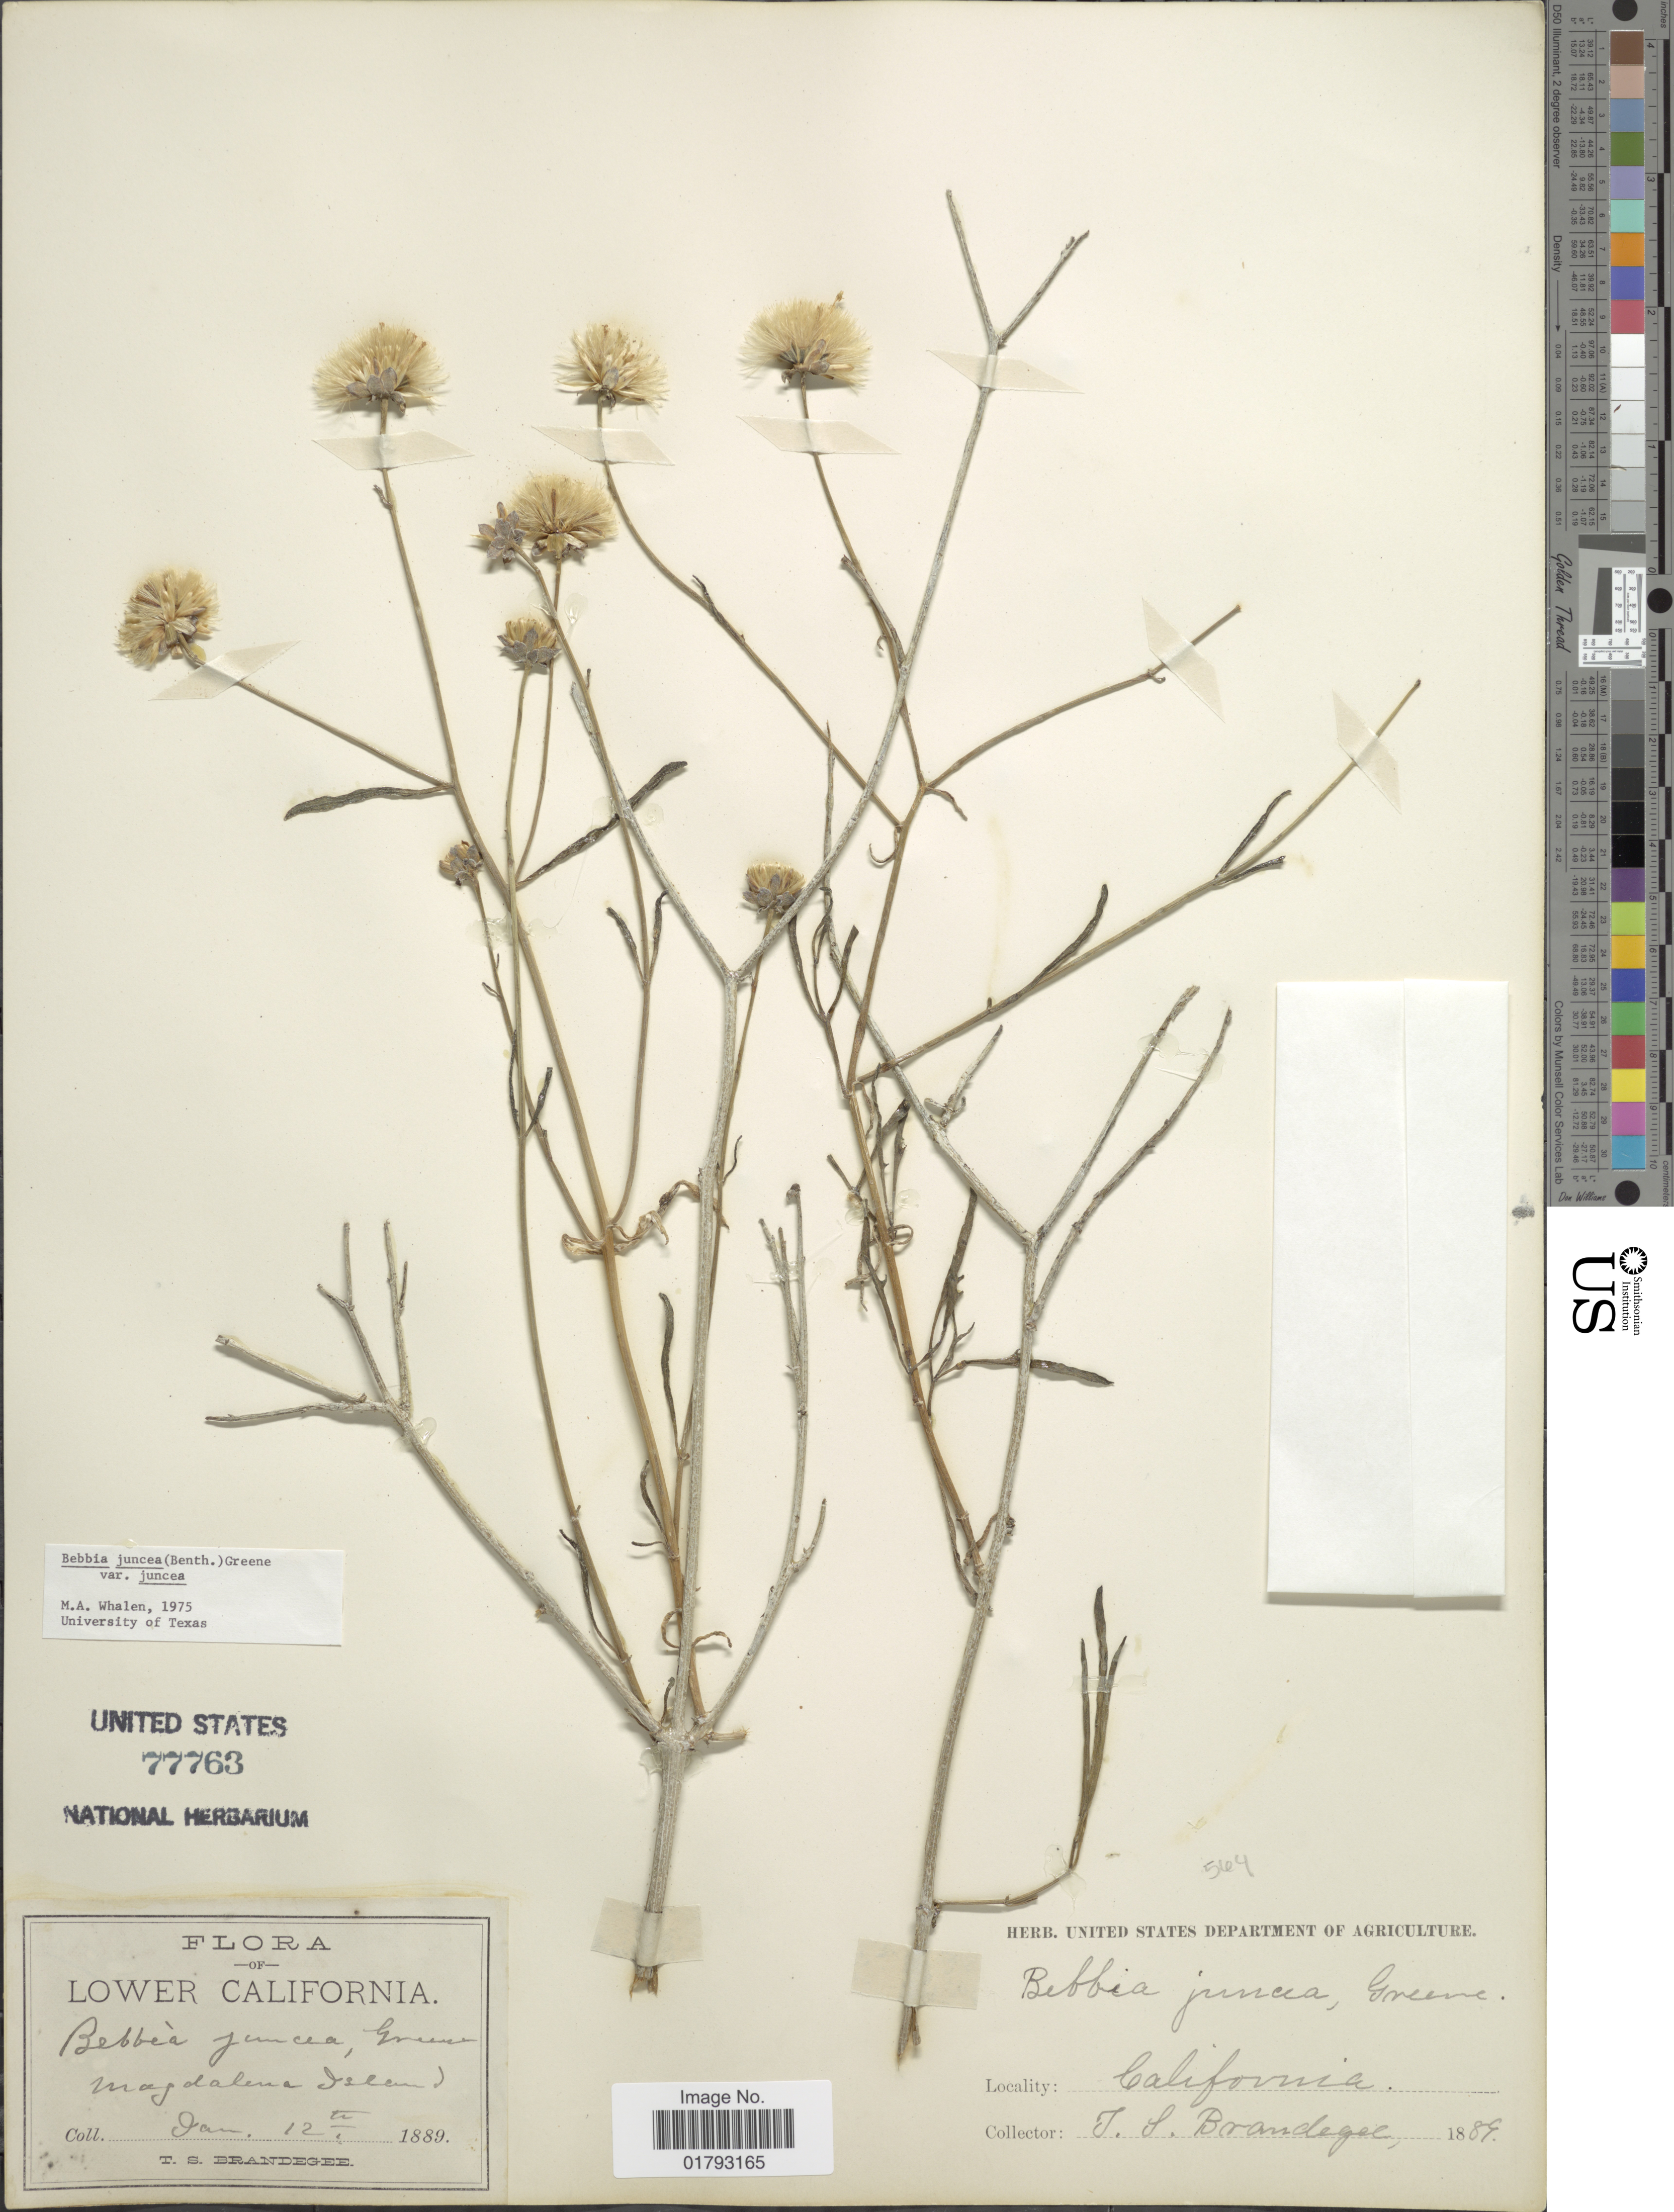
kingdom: Plantae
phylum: Tracheophyta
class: Magnoliopsida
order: Asterales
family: Asteraceae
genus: Bebbia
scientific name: Bebbia juncea var. juncea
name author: (Benth.) Greene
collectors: T. S. Brandegee (herbarium)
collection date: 1889-01-12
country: Mexico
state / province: Baja California Sur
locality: Lower California. Magdalena Island.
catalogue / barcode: US 77763